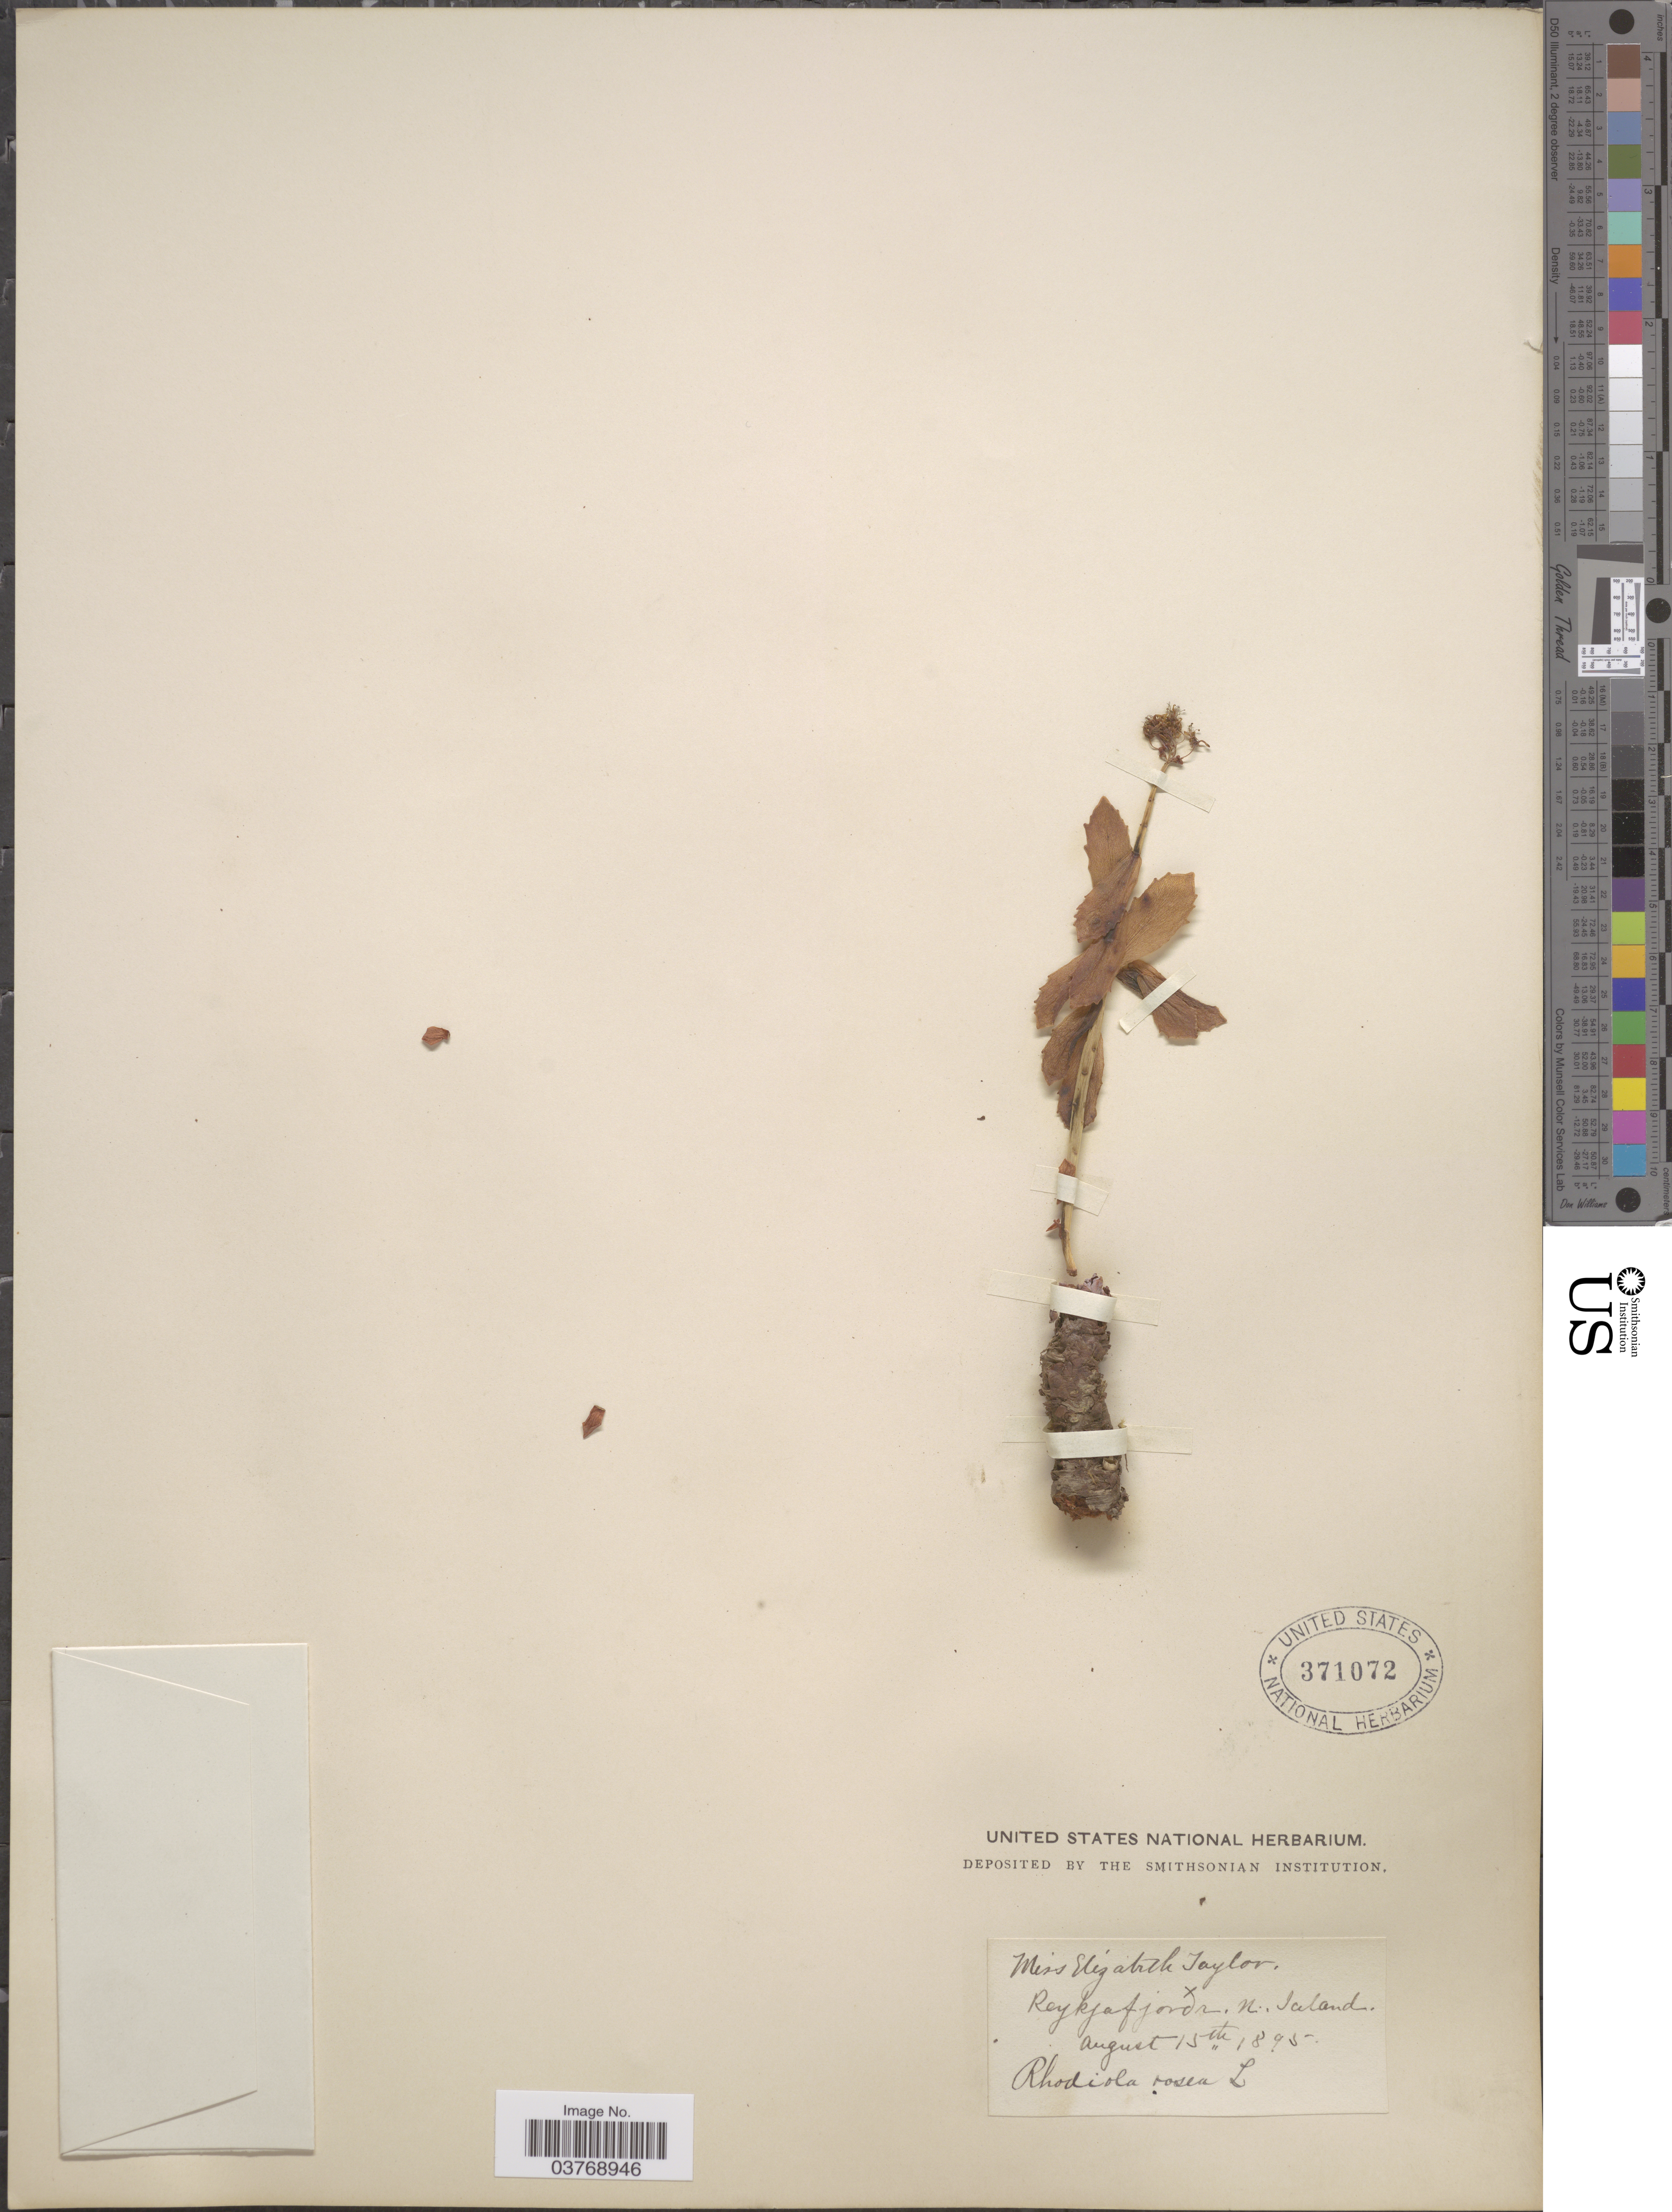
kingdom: Plantae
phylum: Tracheophyta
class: Magnoliopsida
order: Saxifragales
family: Crassulaceae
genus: Rhodiola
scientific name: Rhodiola rosea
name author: L.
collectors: E. L. Taylor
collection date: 1895-08-15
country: Iceland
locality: Reykjafjordr. N. Iceland.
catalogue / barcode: US 371072